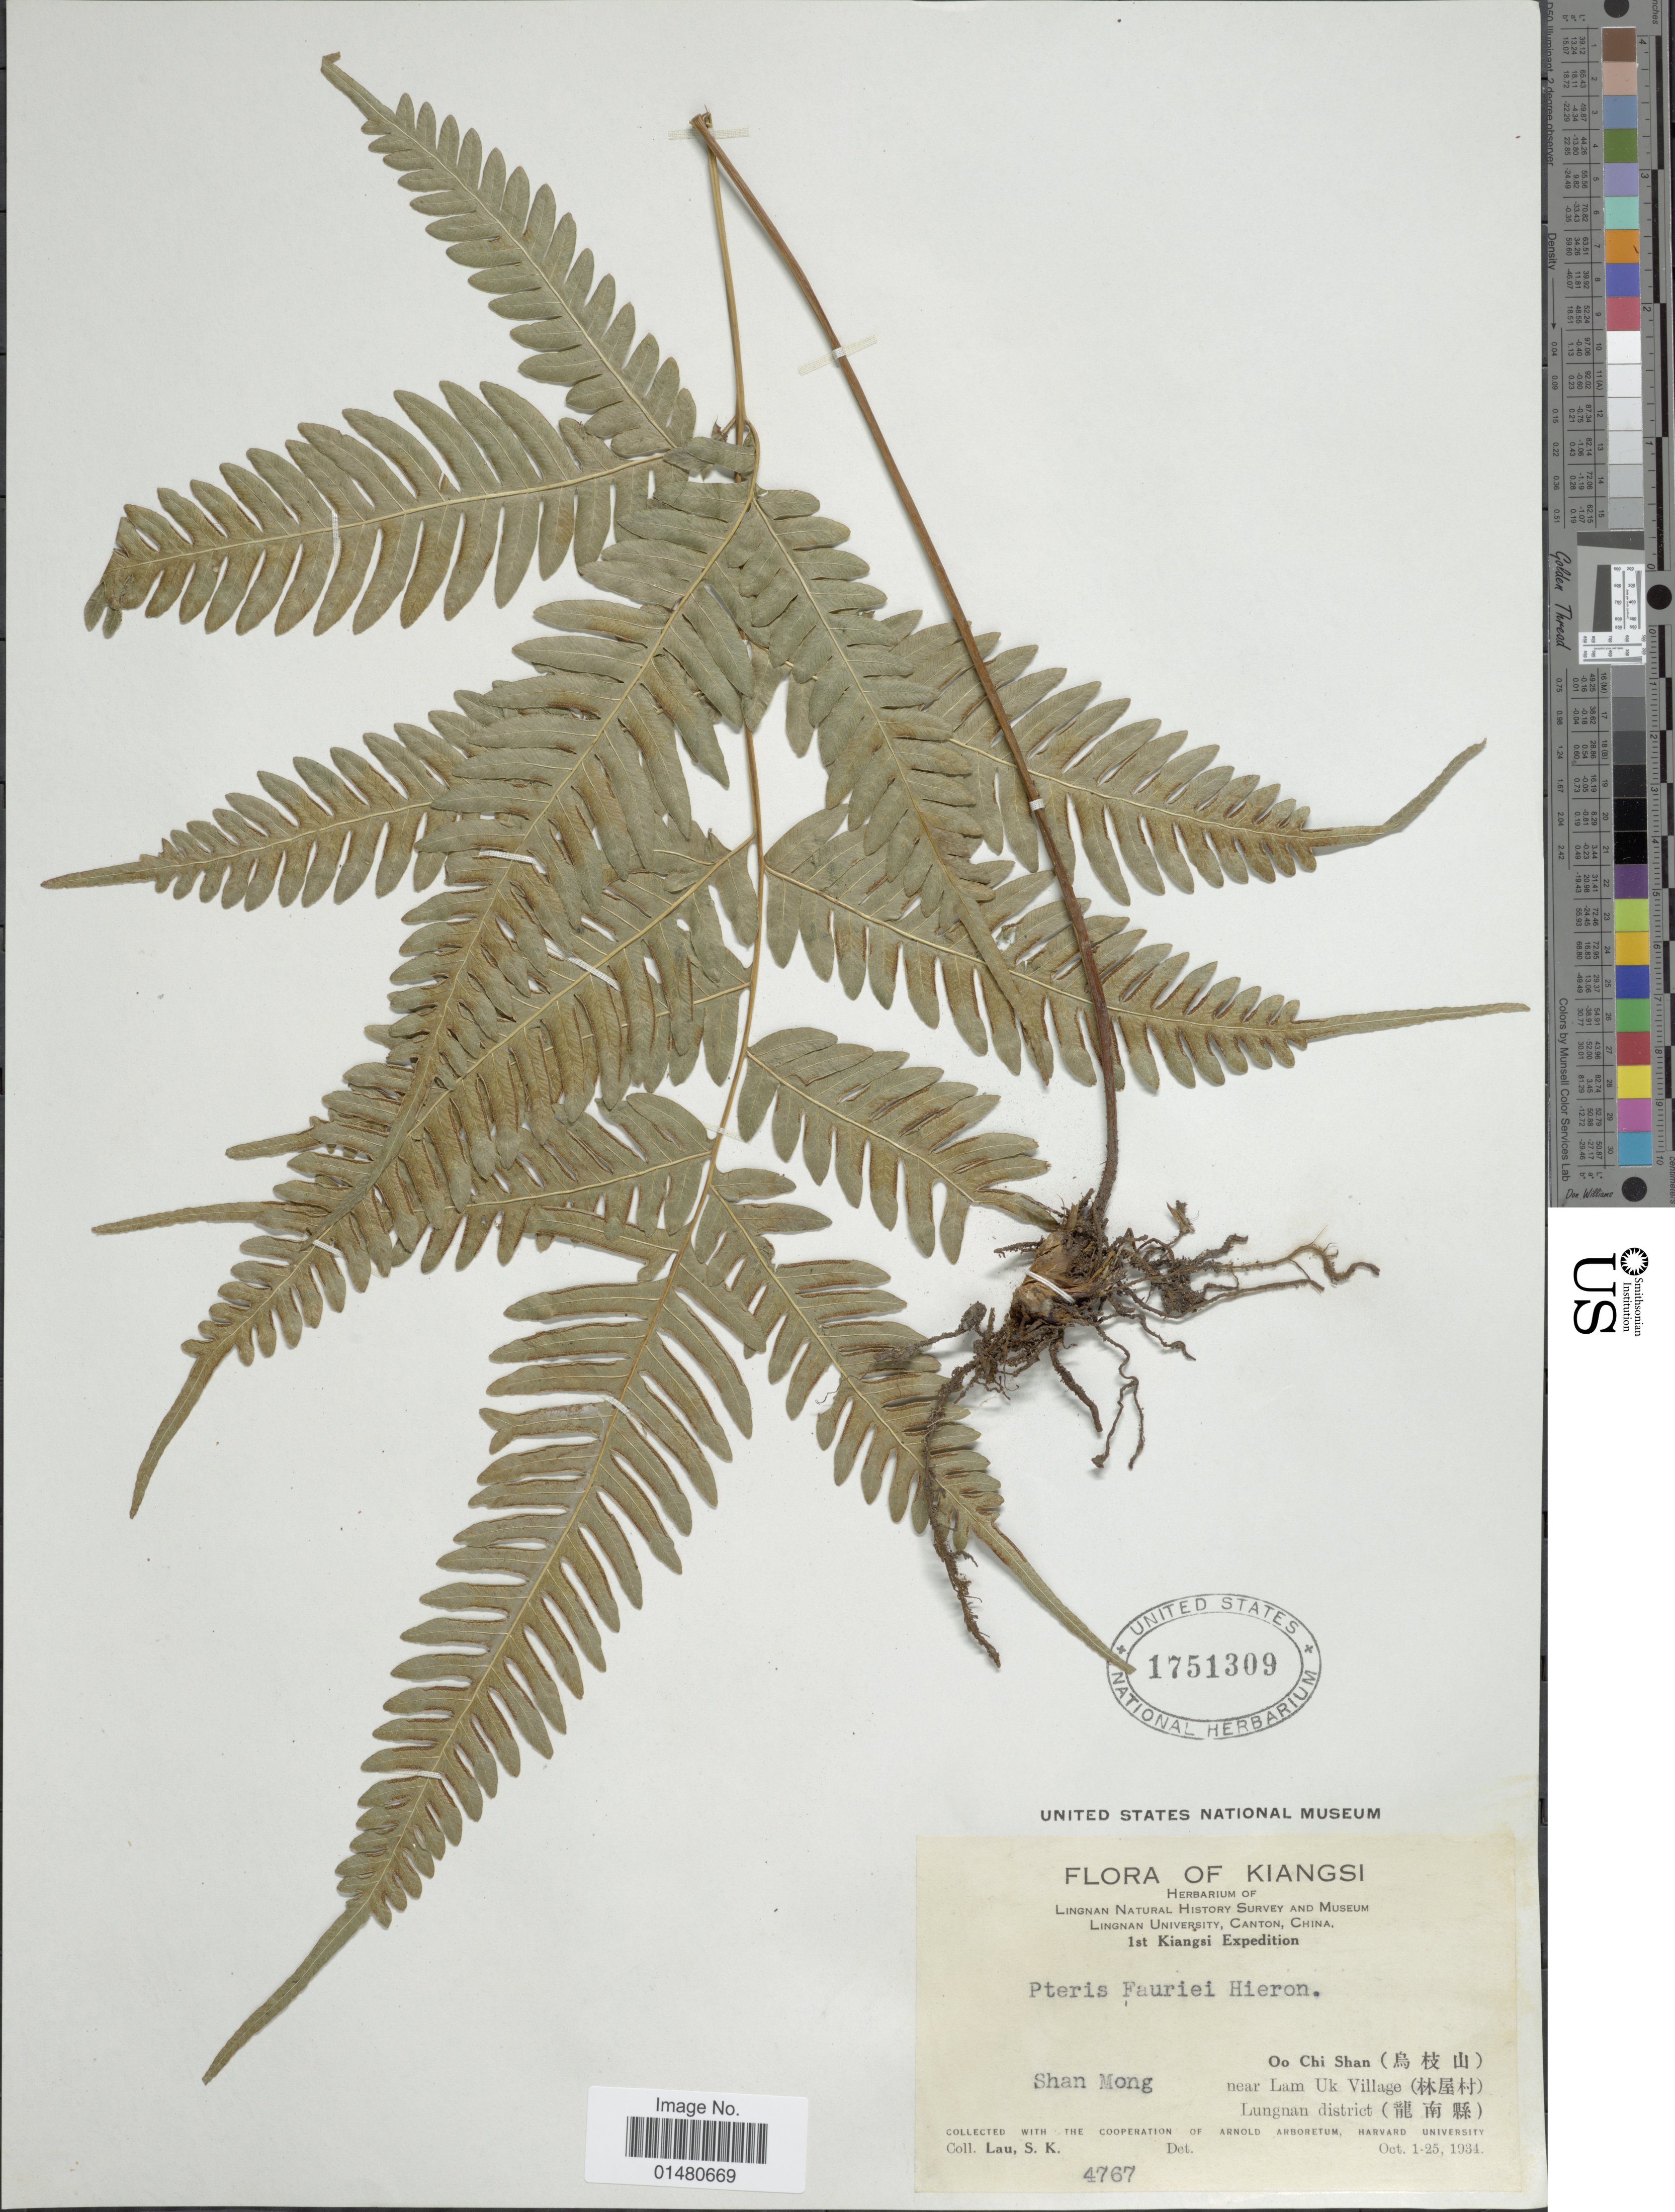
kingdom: Plantae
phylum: Tracheophyta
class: Polypodiopsida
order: Polypodiales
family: Pteridaceae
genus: Pteris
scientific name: Pteris fauriei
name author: Hieron.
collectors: S. K. Lau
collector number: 4767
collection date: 1934-10-01/1934-10-25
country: China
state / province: Jiangxi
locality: Kiangsi, Oo Chi Shan (X), Shan Mong near Lam Uk Village (X), Lungnan district (X)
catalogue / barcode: US 1751309